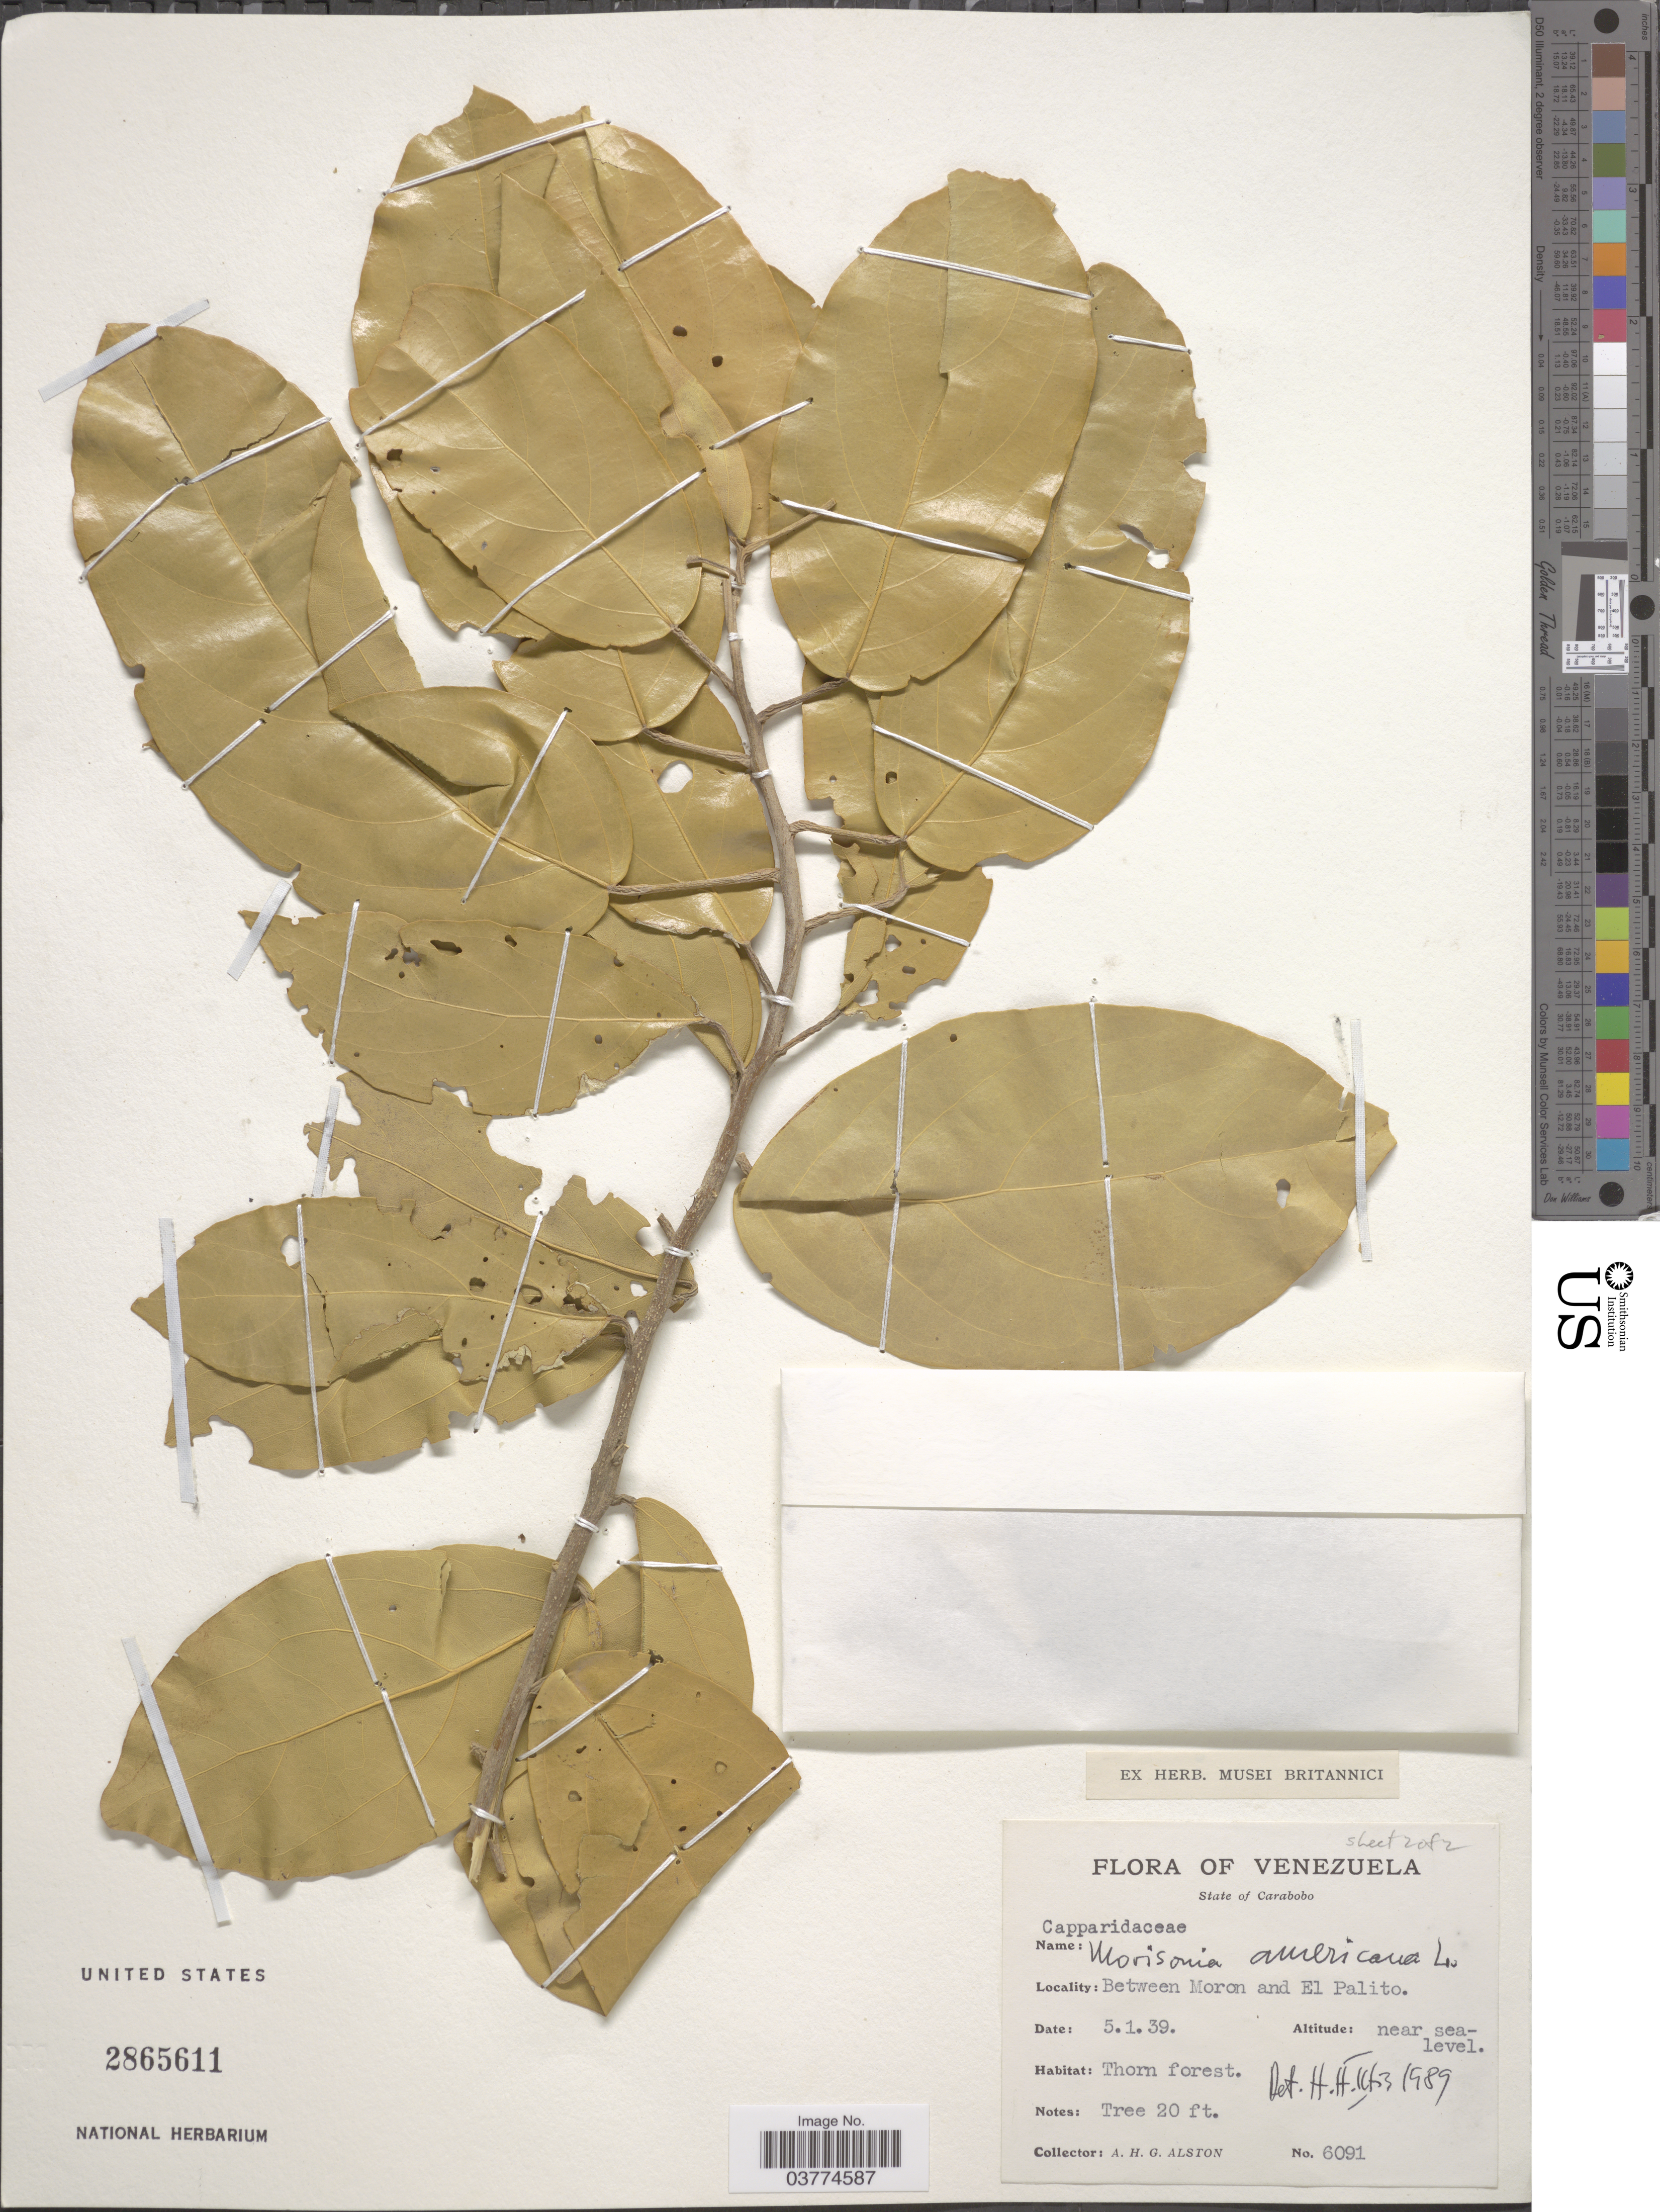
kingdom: Plantae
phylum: Tracheophyta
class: Magnoliopsida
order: Brassicales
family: Capparaceae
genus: Morisonia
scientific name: Morisonia americana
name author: L.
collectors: A. H. Alston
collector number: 6091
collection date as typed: Transcribed d/m/y: 5/1/39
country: Venezuela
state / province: Carabobo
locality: Between Moron and El Palito.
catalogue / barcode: US 2865611